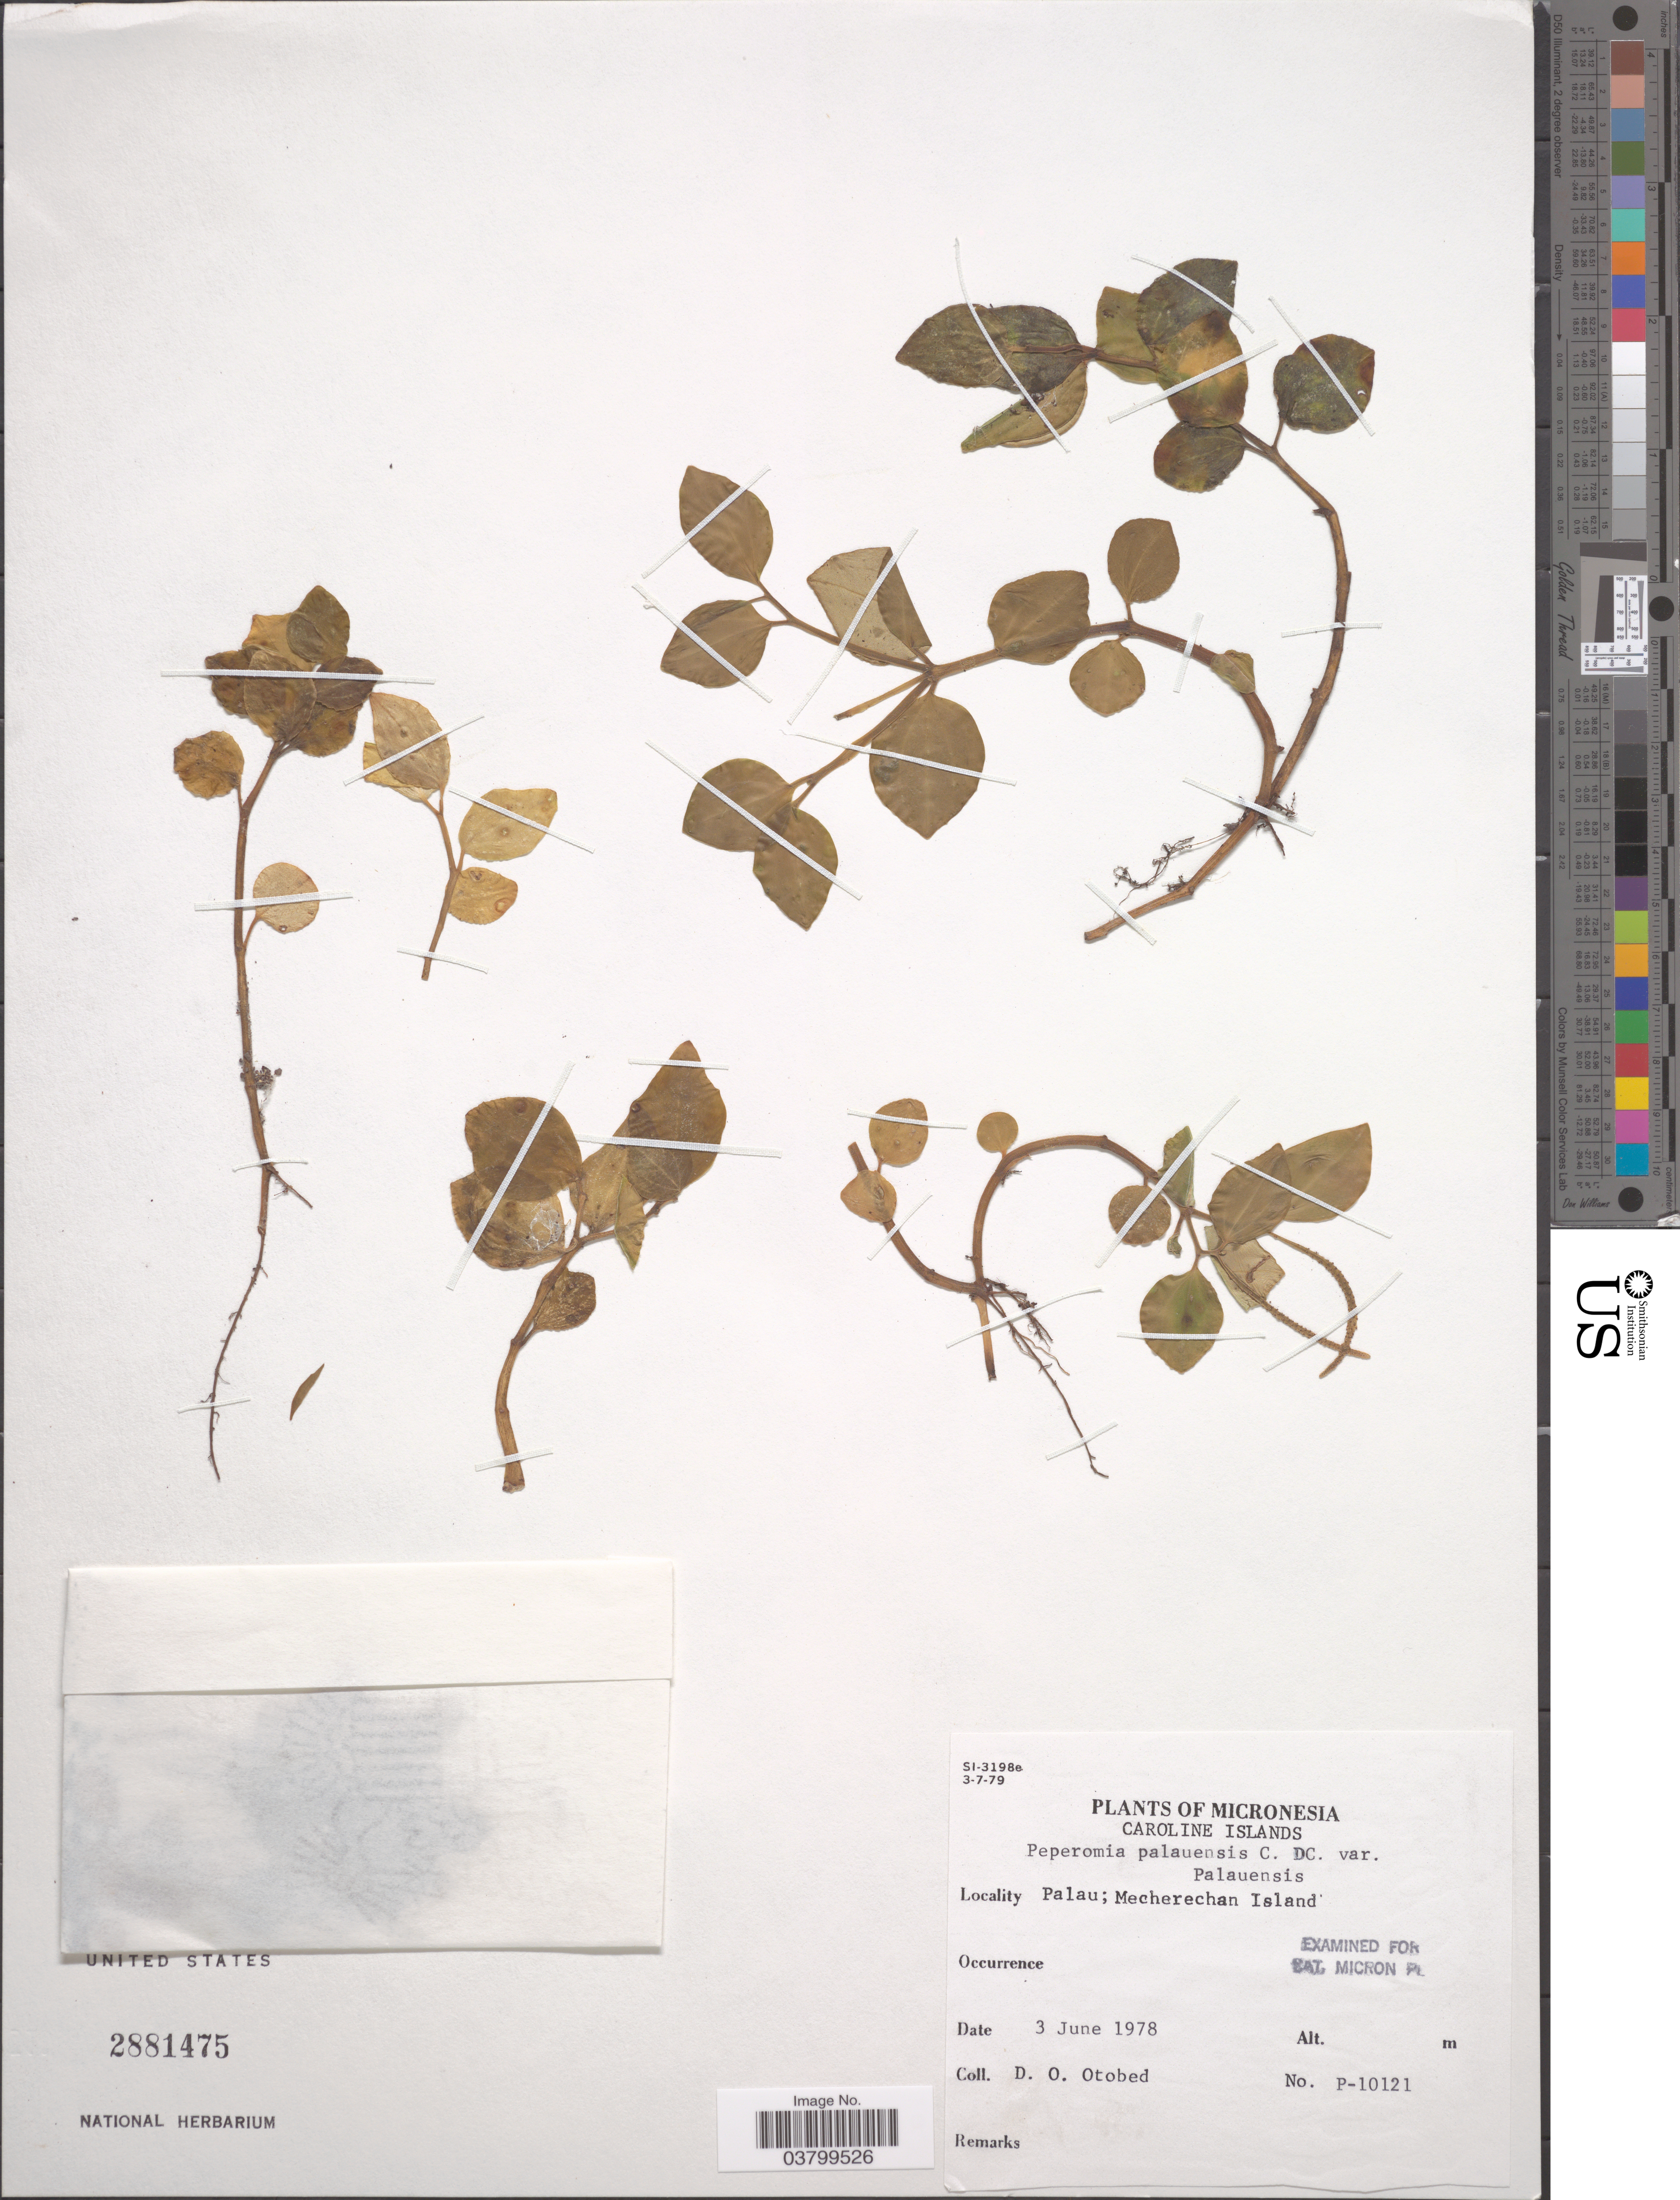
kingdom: Plantae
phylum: Tracheophyta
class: Magnoliopsida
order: Piperales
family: Piperaceae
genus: Peperomia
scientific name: Peperomia palauensis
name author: C. DC.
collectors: D. O. Otobed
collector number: P-10121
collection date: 1978-06-03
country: Palau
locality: Micronesia. Caroline Islands. Palau; Mecherechan Island.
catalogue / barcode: US 2881475